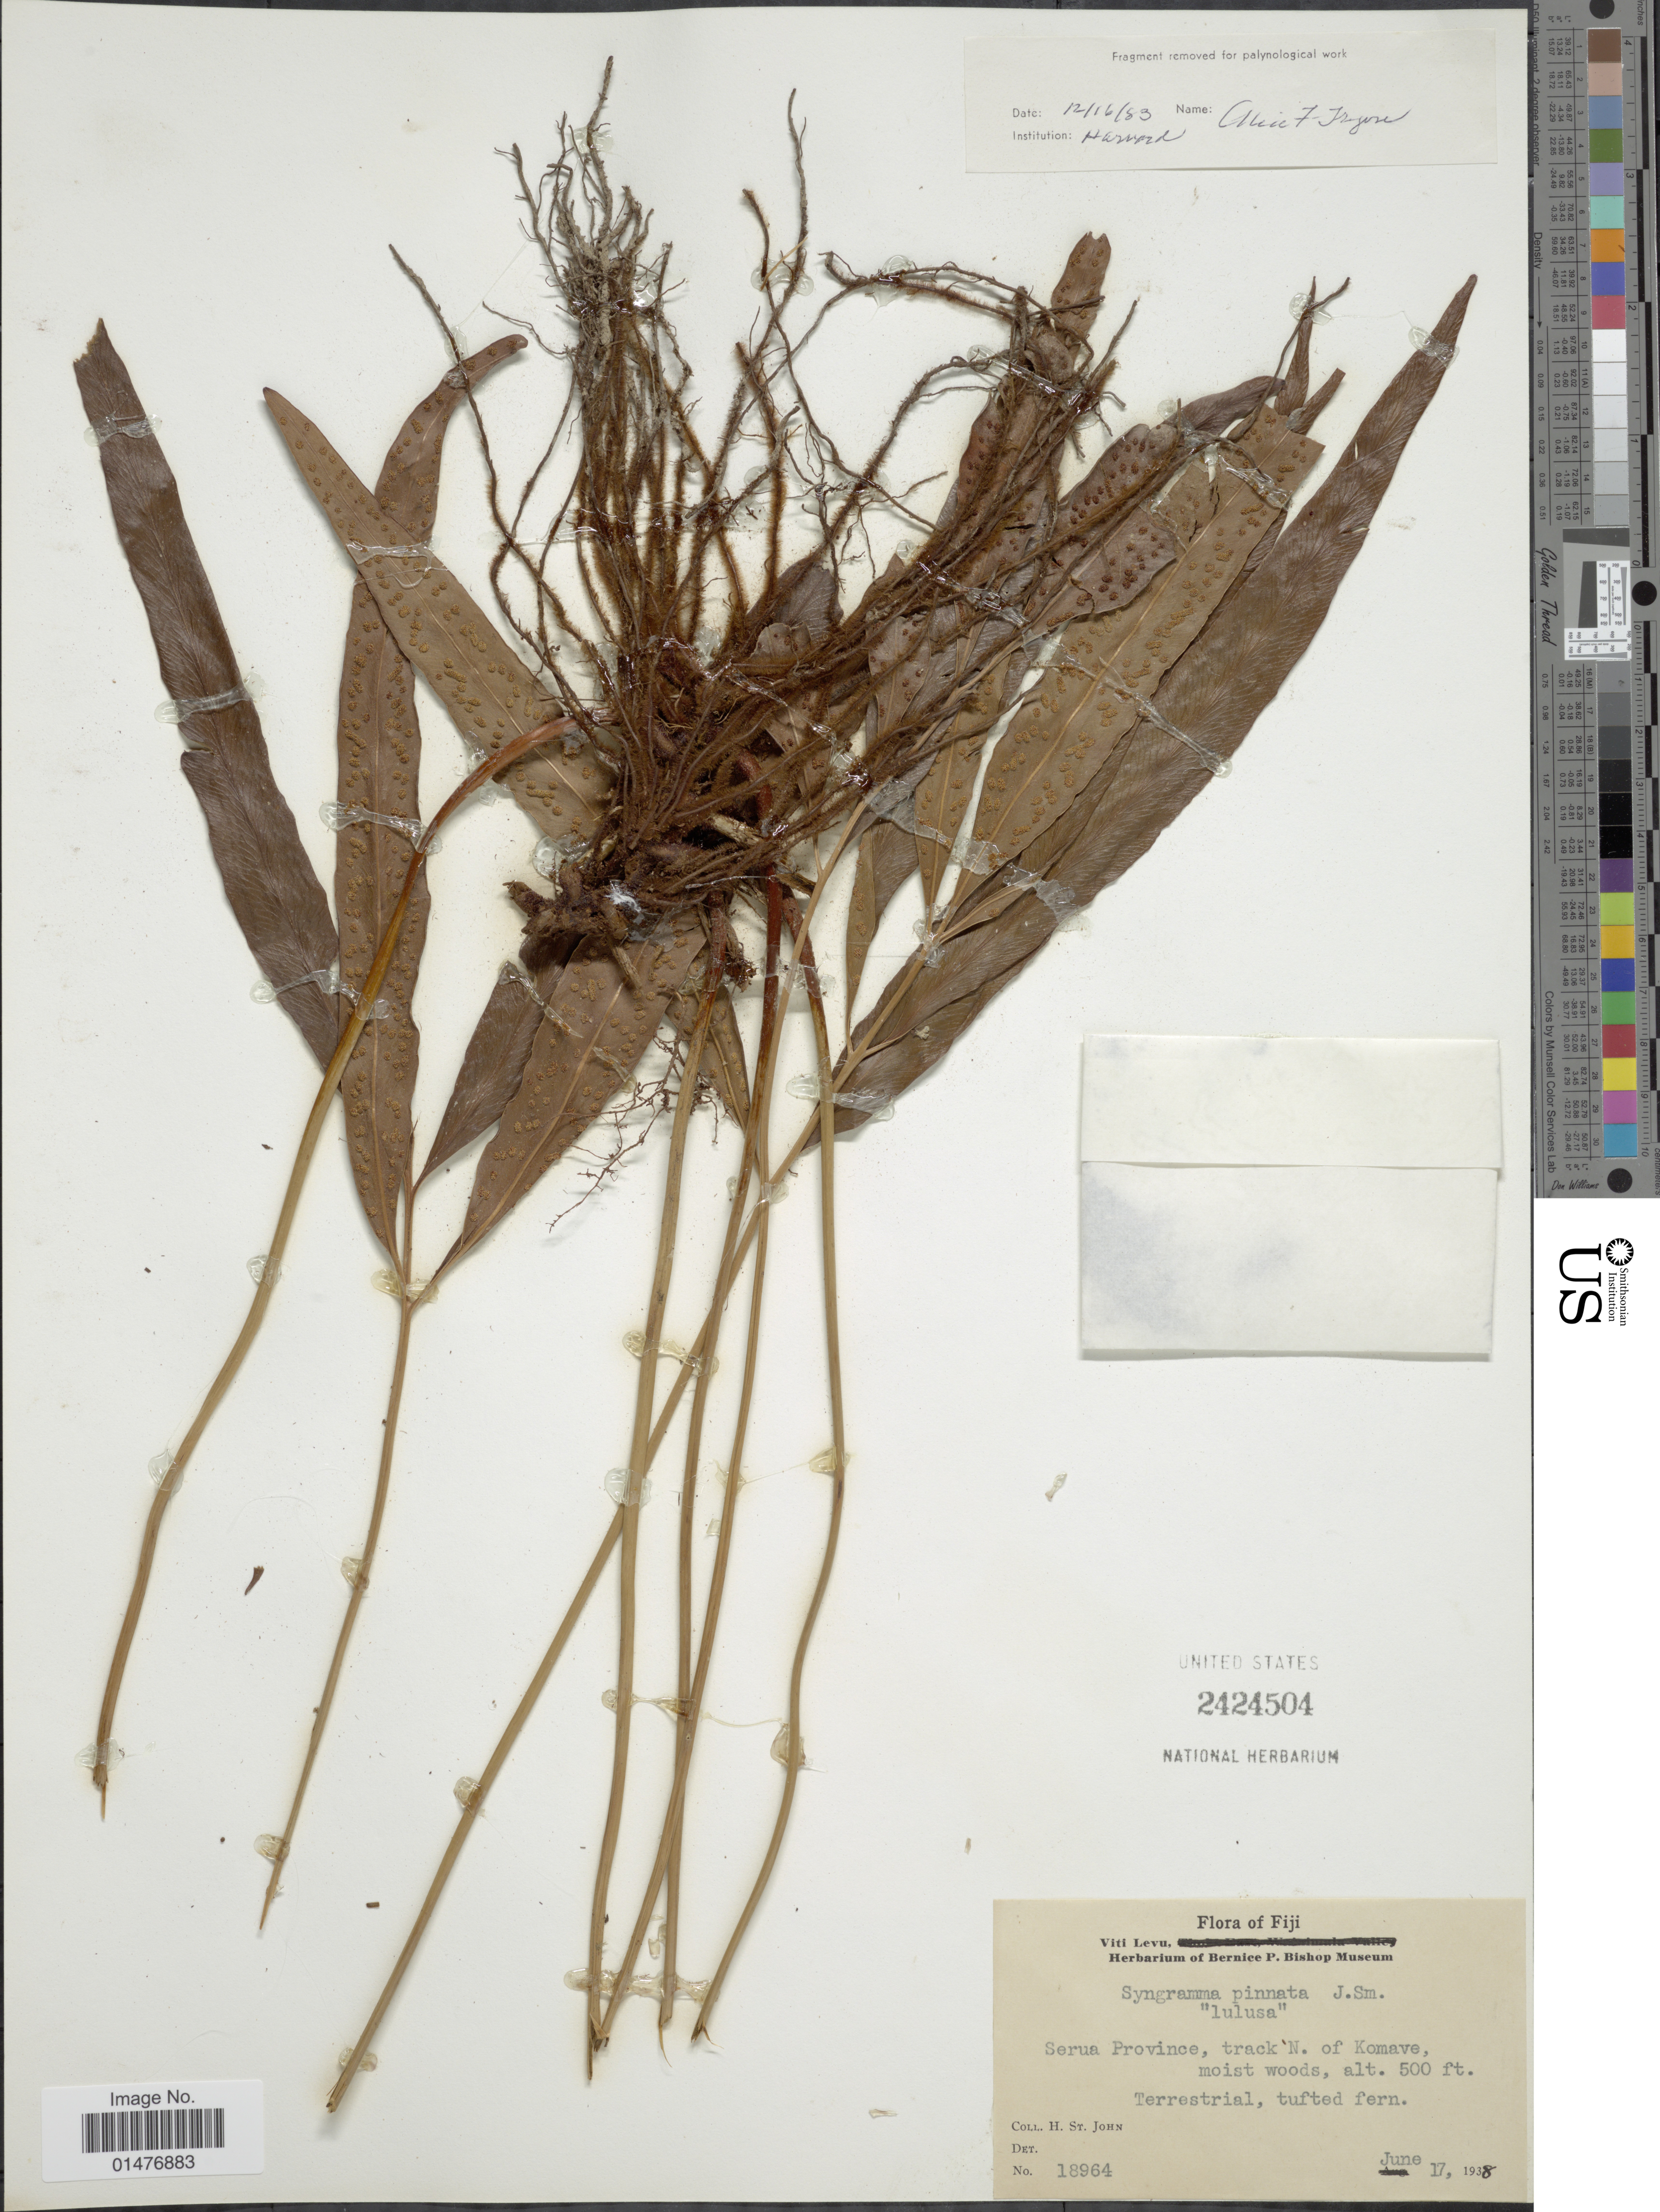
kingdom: Plantae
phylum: Tracheophyta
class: Polypodiopsida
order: Polypodiales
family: Pteridaceae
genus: Taenitis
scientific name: Taenitis pinnata var. polypodioides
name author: (Baker) Holttum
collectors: H. St John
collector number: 18964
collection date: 1938-06-17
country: Fiji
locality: Serua Province, track N. of Komave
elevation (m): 152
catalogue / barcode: US 2424504